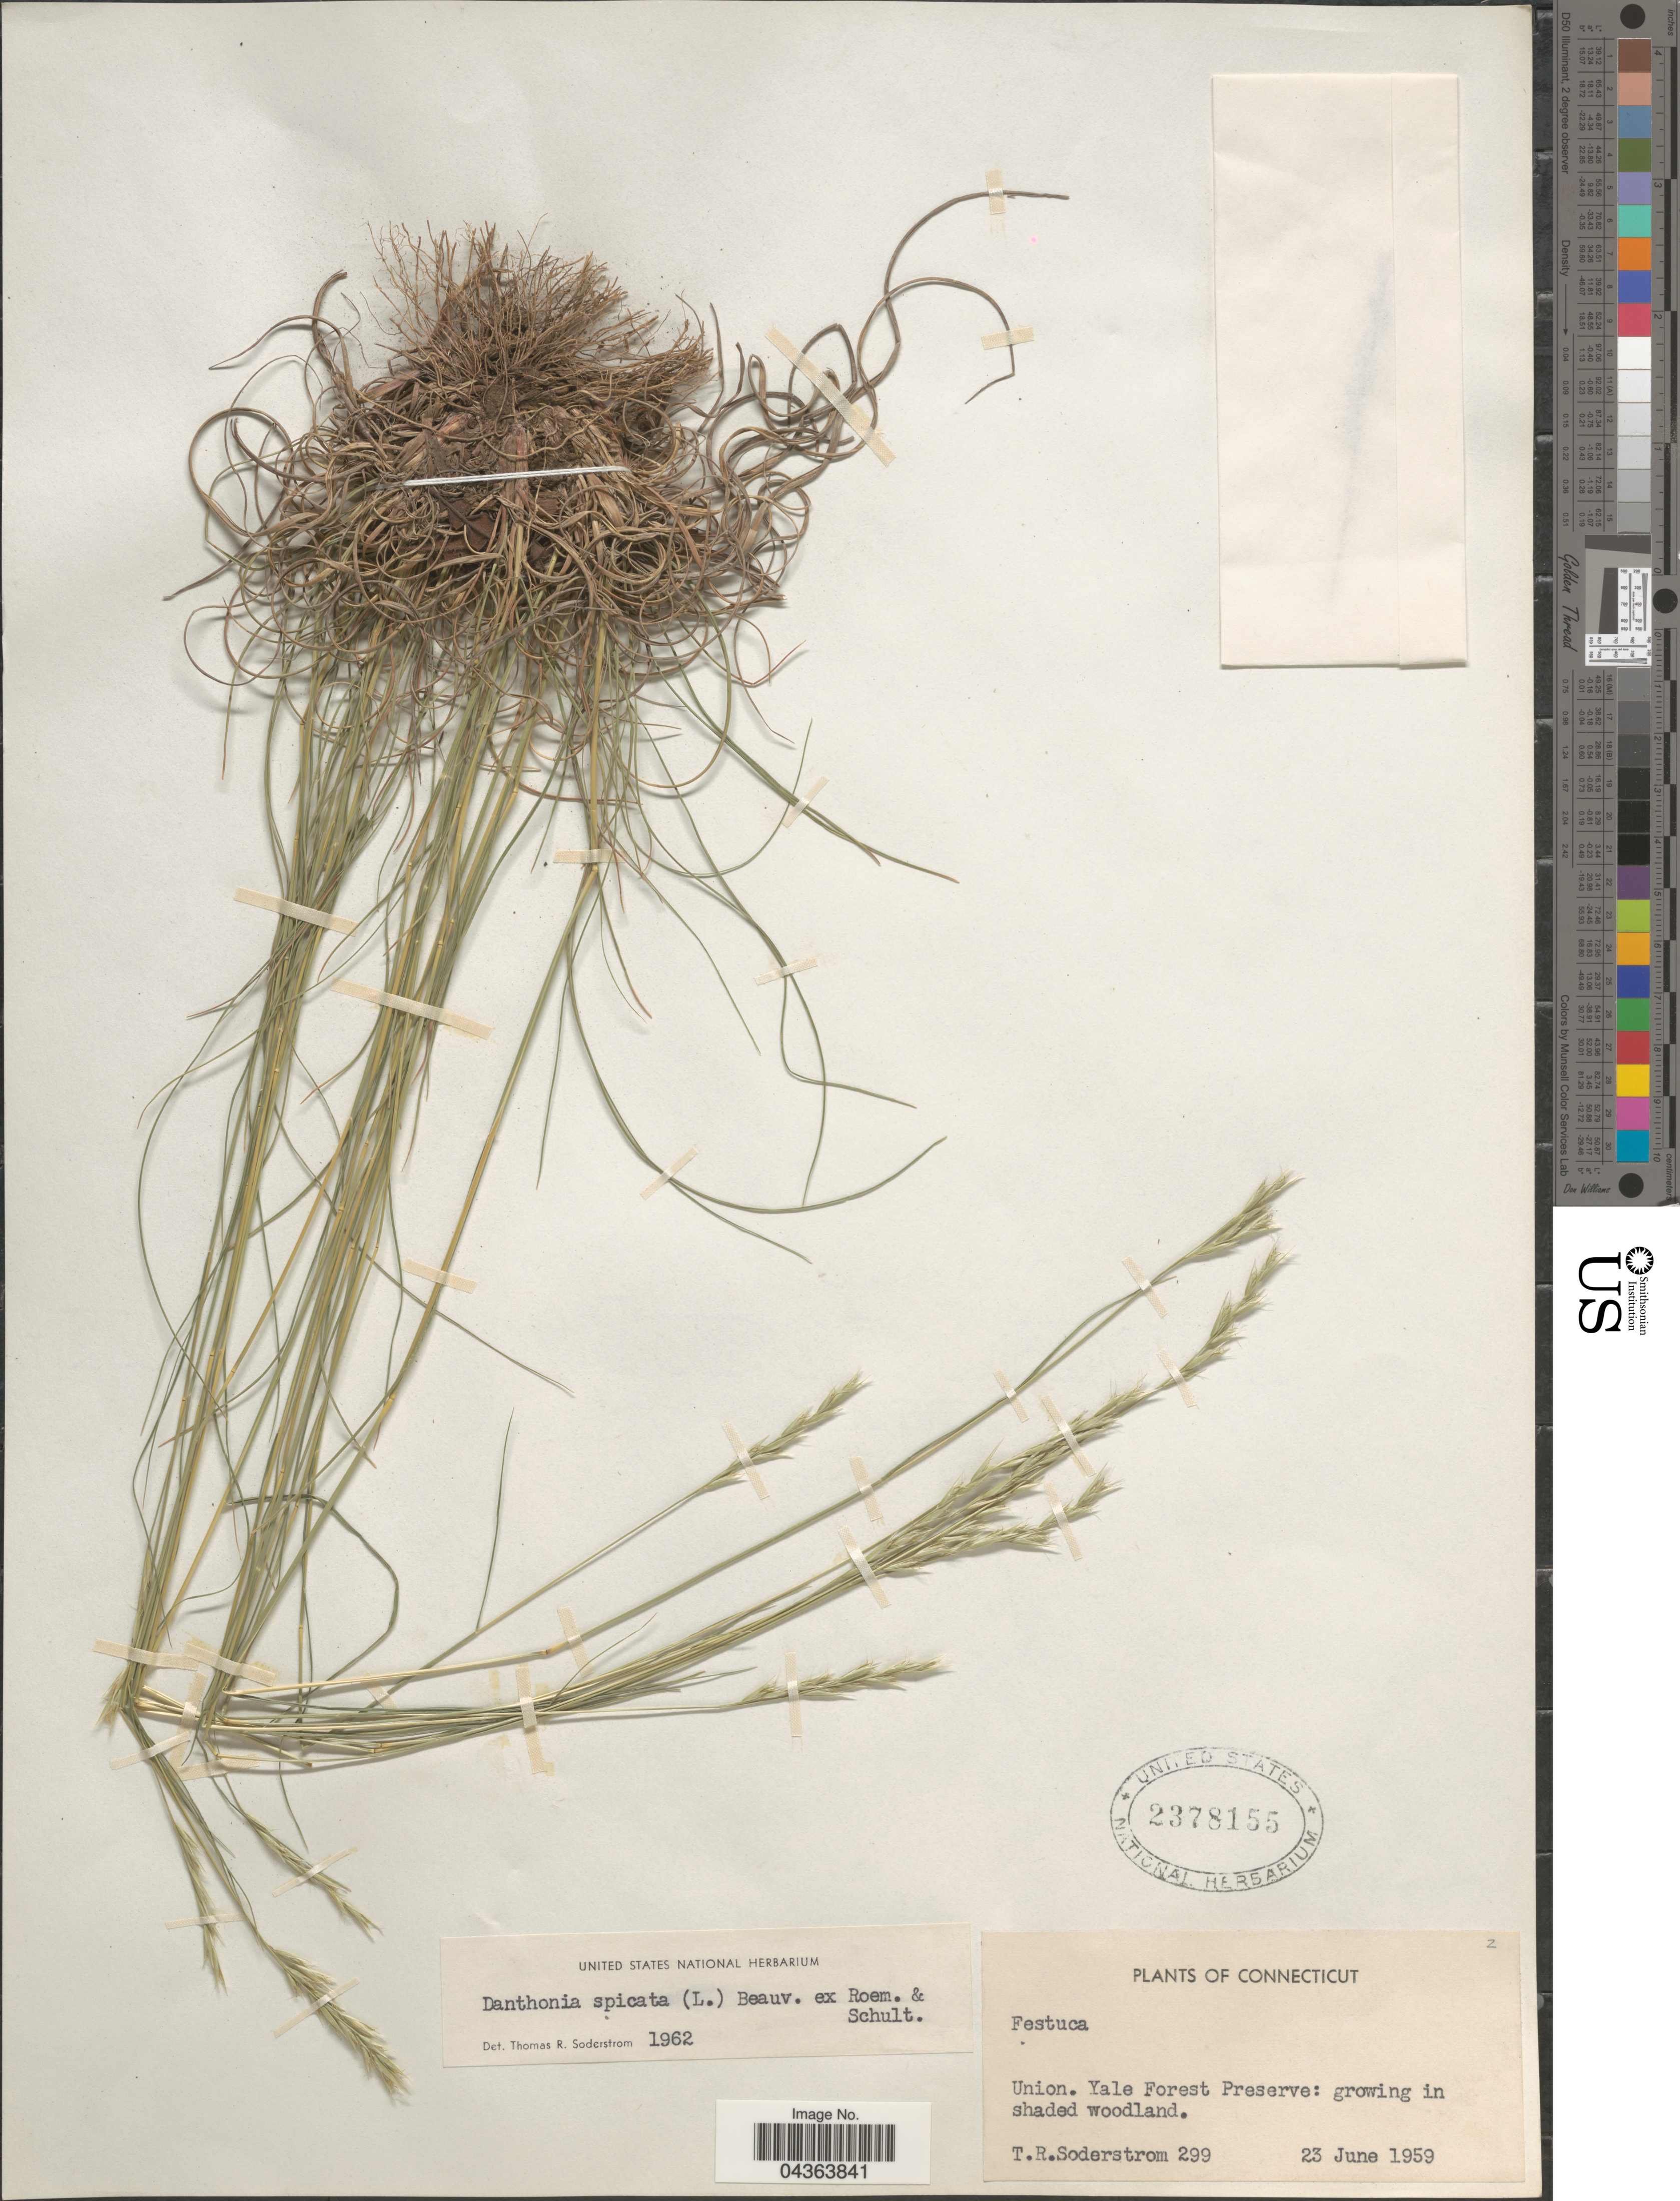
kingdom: Plantae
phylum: Tracheophyta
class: Liliopsida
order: Poales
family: Poaceae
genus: Danthonia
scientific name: Danthonia spicata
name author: (L.) P. Beauv. ex Roem. & Schult.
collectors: T. R. Soderstrom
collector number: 299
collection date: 1959-06-23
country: United States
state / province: Connecticut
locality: Union. Yale Forest Preserve.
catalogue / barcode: US 2378155